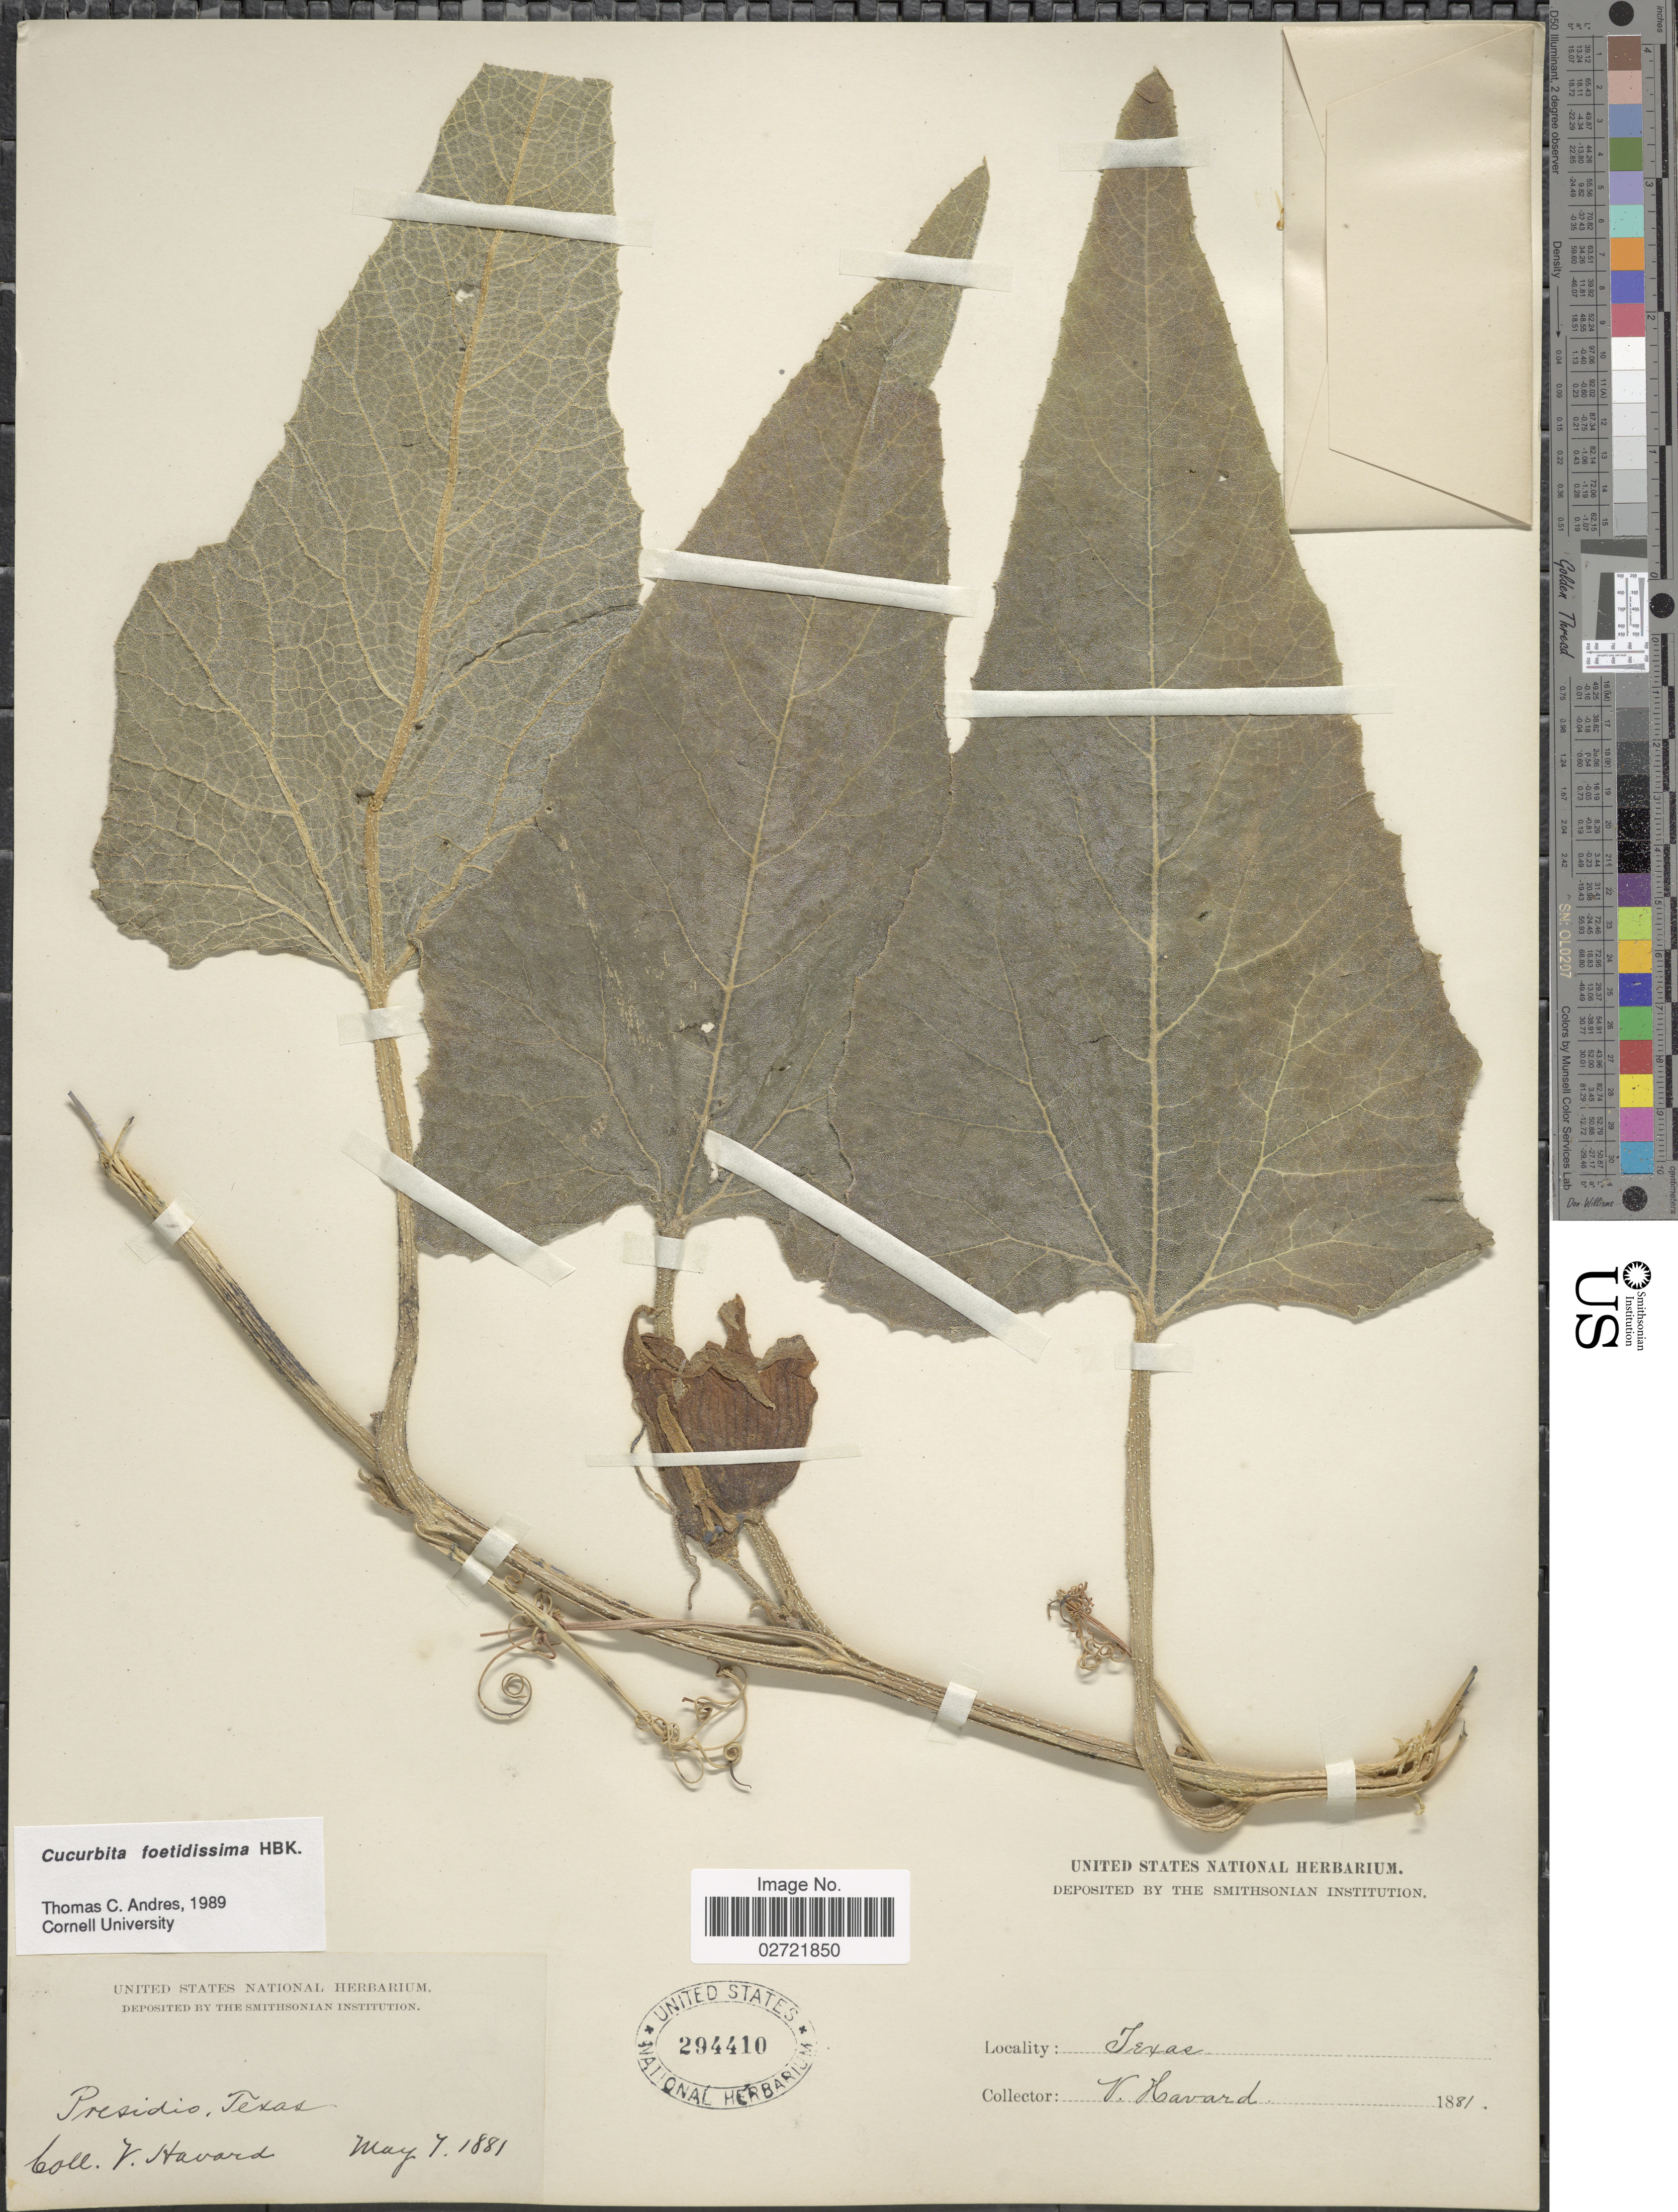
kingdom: Plantae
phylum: Tracheophyta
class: Magnoliopsida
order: Cucurbitales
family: Cucurbitaceae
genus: Cucurbita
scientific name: Cucurbita foetidissima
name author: Kunth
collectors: V. Havard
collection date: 1881-05-07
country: United States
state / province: Texas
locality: Presidio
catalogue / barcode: US 294410